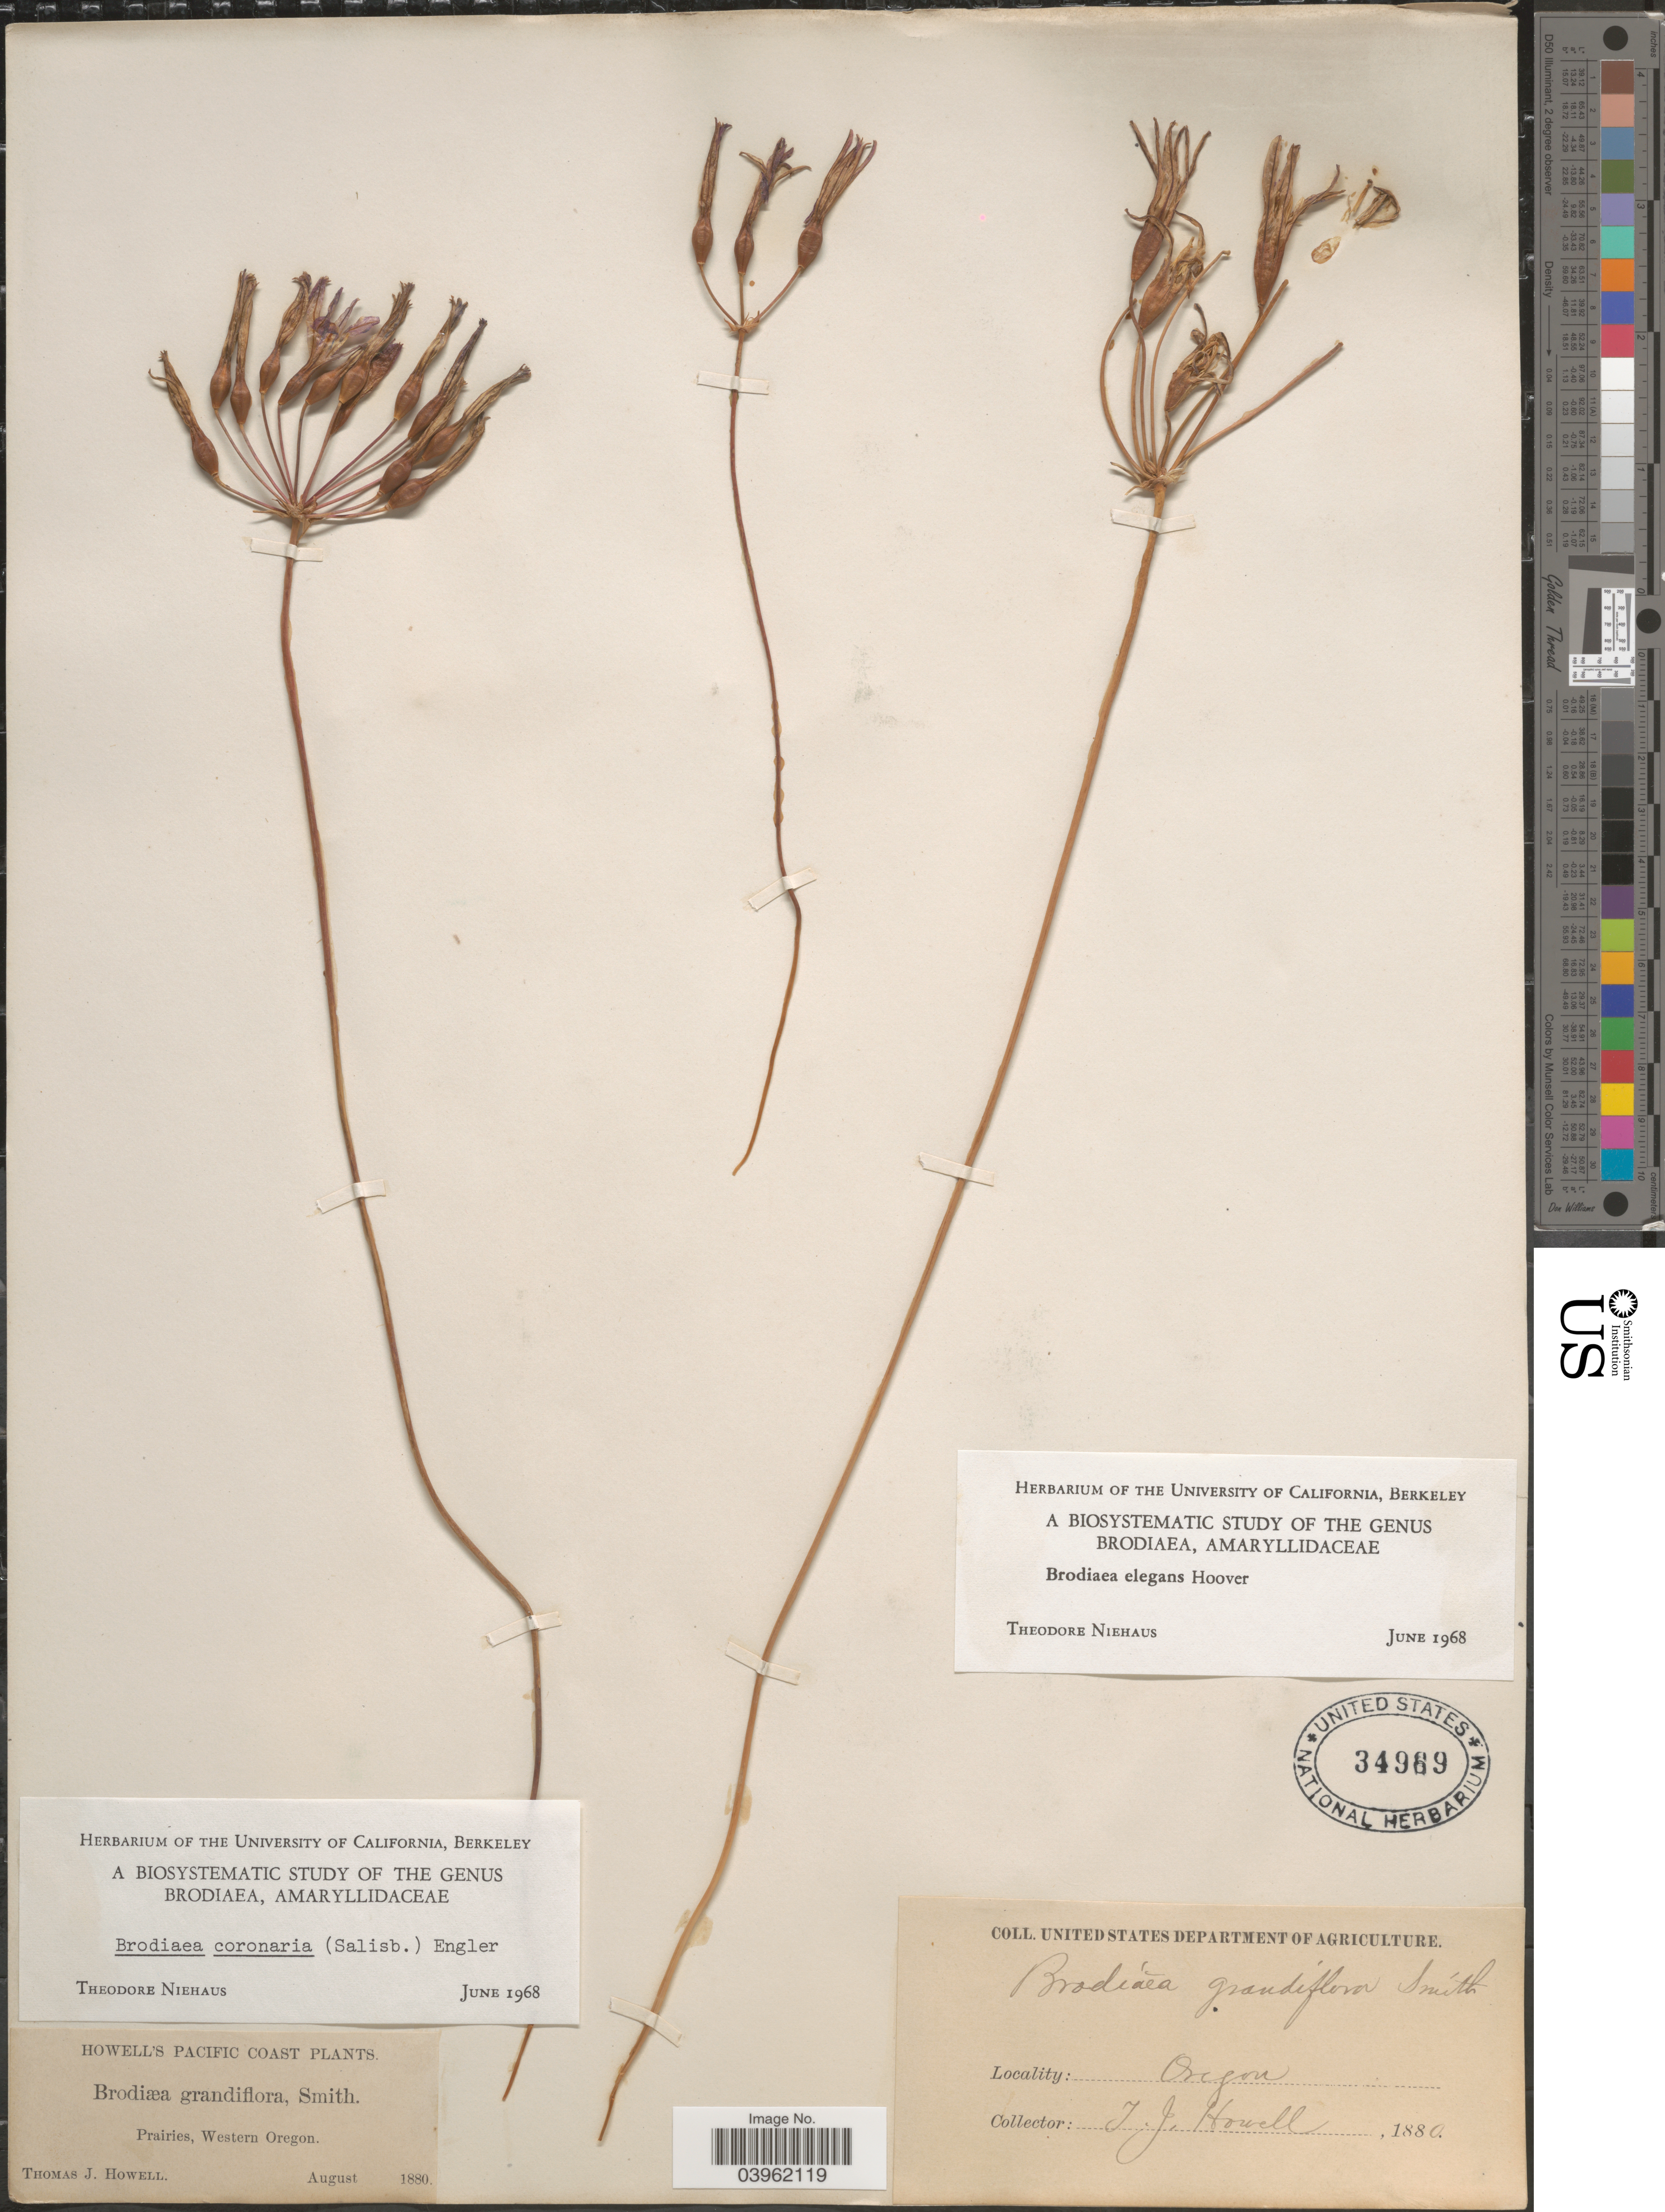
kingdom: Plantae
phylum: Tracheophyta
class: Liliopsida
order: Asparagales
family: Asparagaceae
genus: Brodiaea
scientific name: Brodiaea elegans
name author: Hoover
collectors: T. J. Howell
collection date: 1880-08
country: United States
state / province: Oregon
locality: Pacific Coast. Prairies, Western Oregon.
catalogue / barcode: US 34969